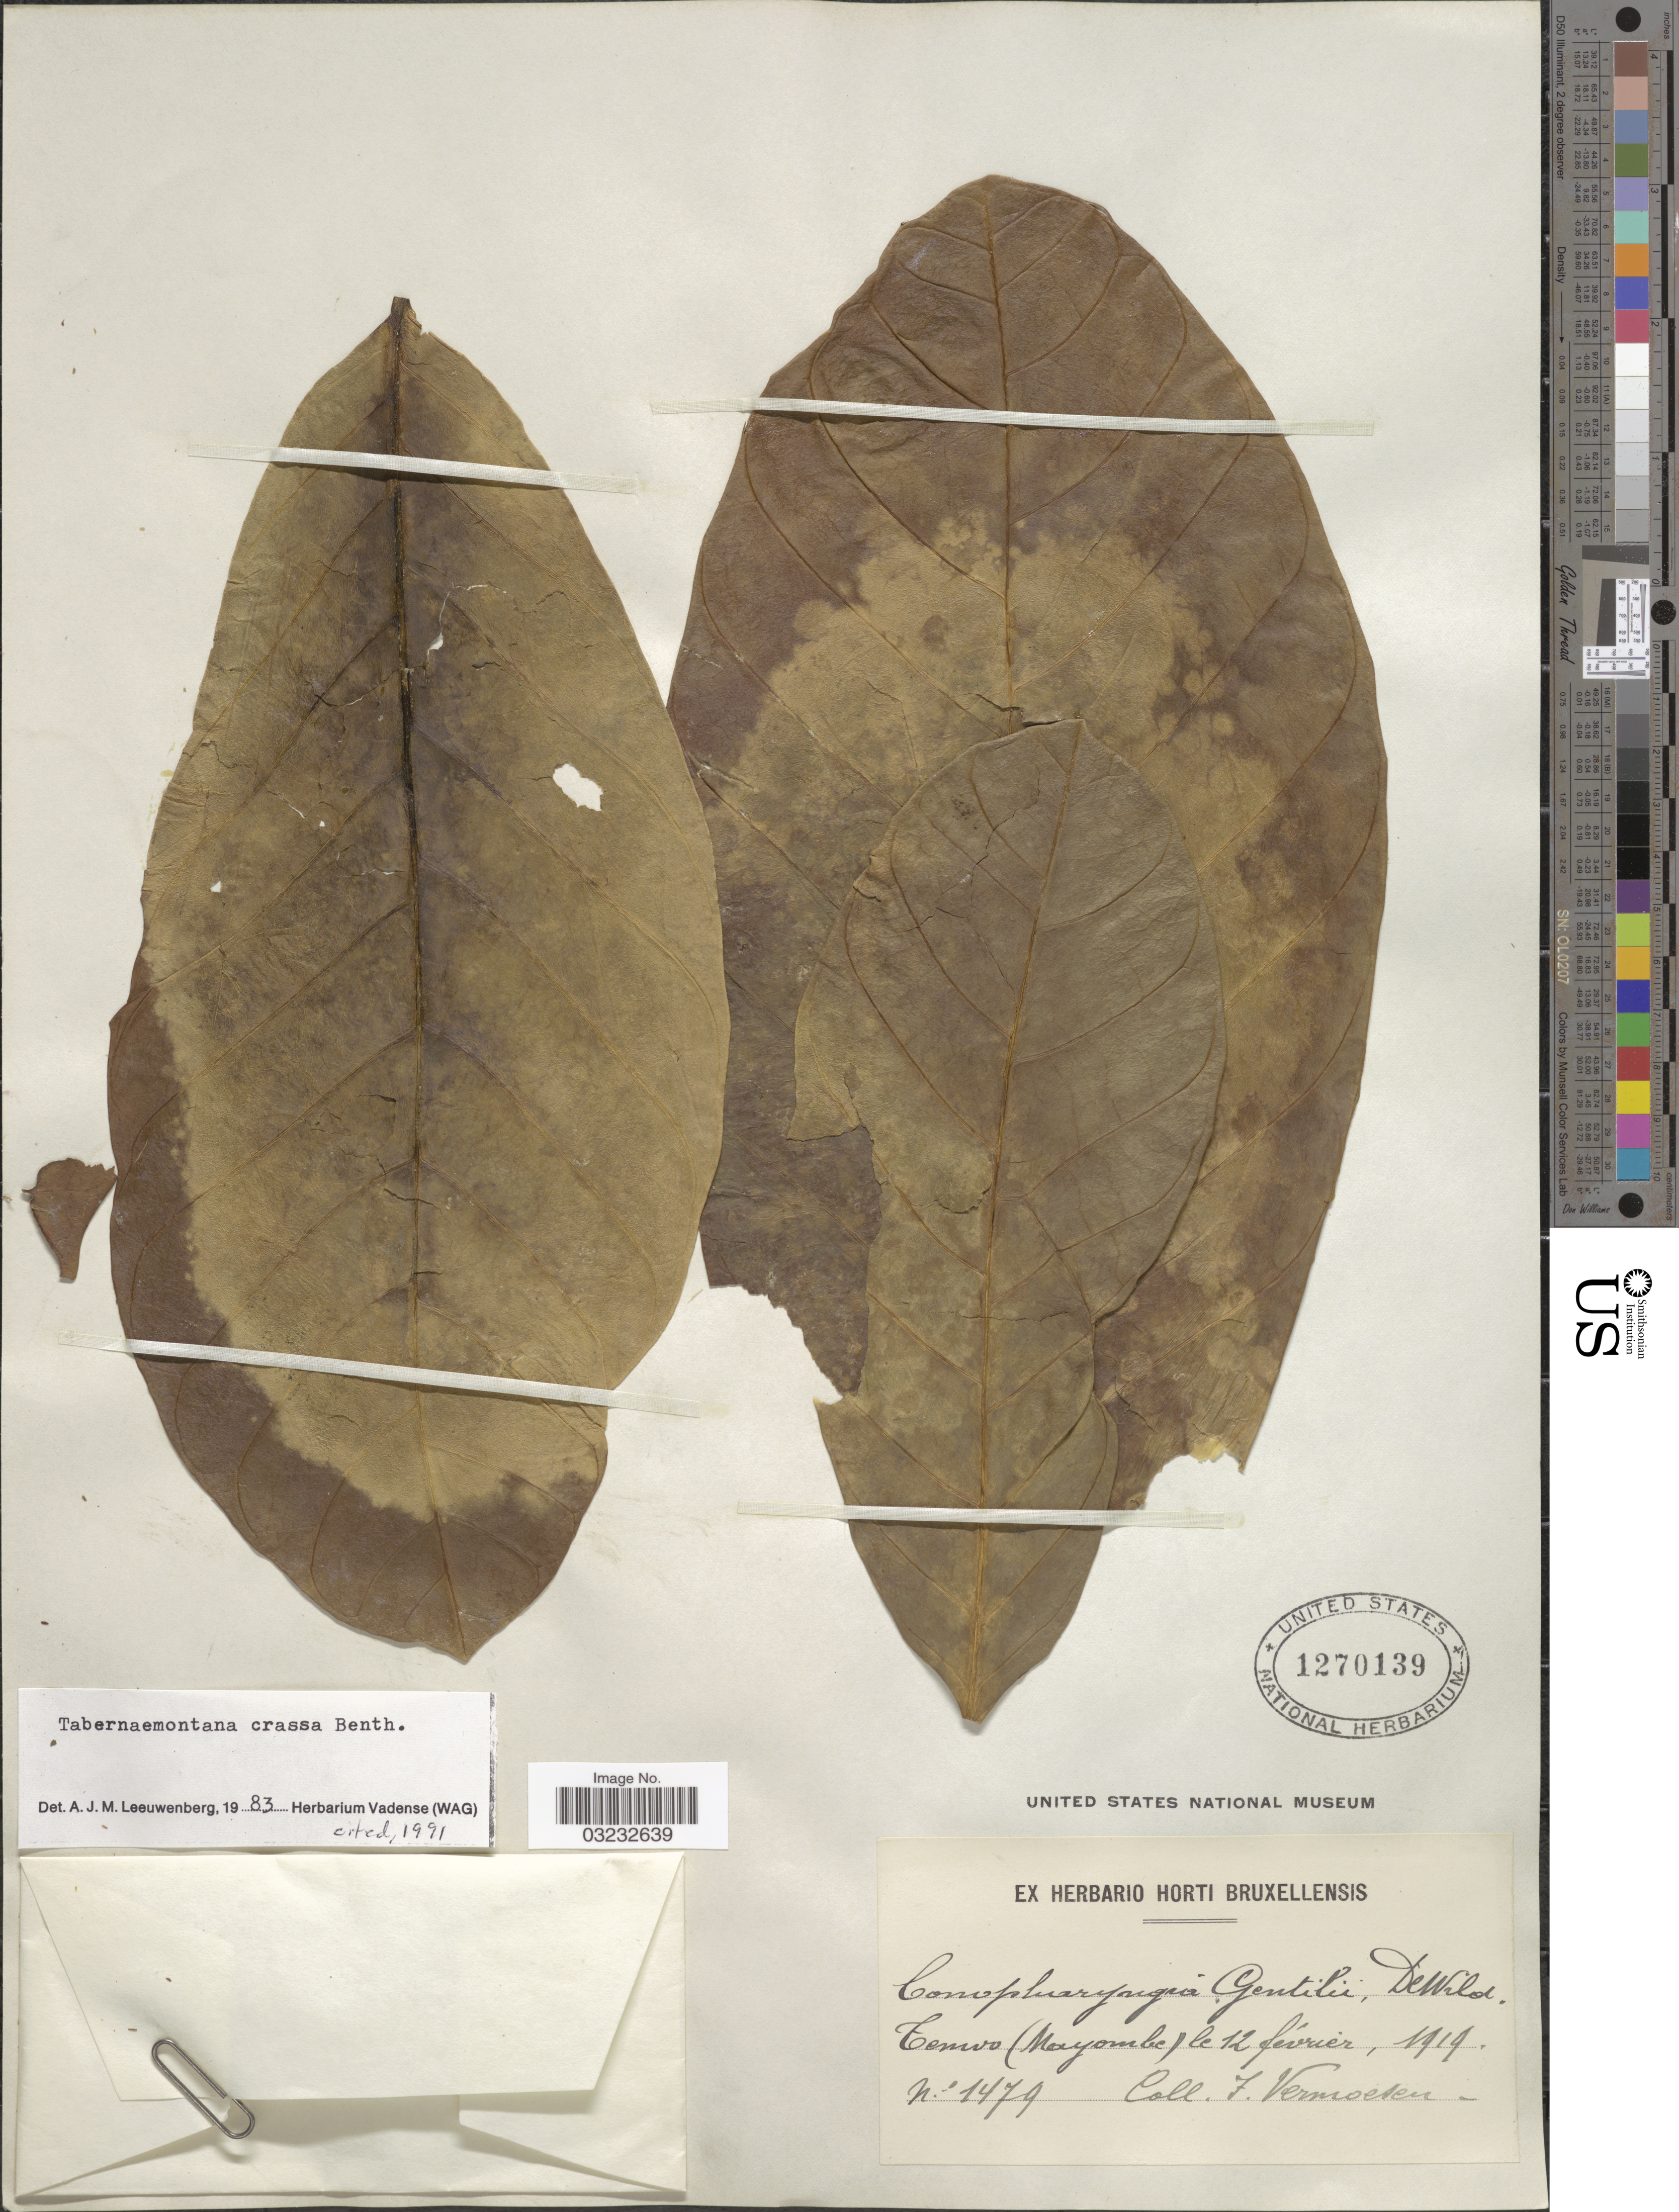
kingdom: Plantae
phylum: Tracheophyta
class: Magnoliopsida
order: Gentianales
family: Apocynaceae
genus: Tabernaemontana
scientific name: Tabernaemontana crassa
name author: Benth.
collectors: -- Vermoesen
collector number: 1479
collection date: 1919-02-12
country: Congo, Democratic Republic of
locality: Temvo (Mayombe).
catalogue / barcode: US 1270139